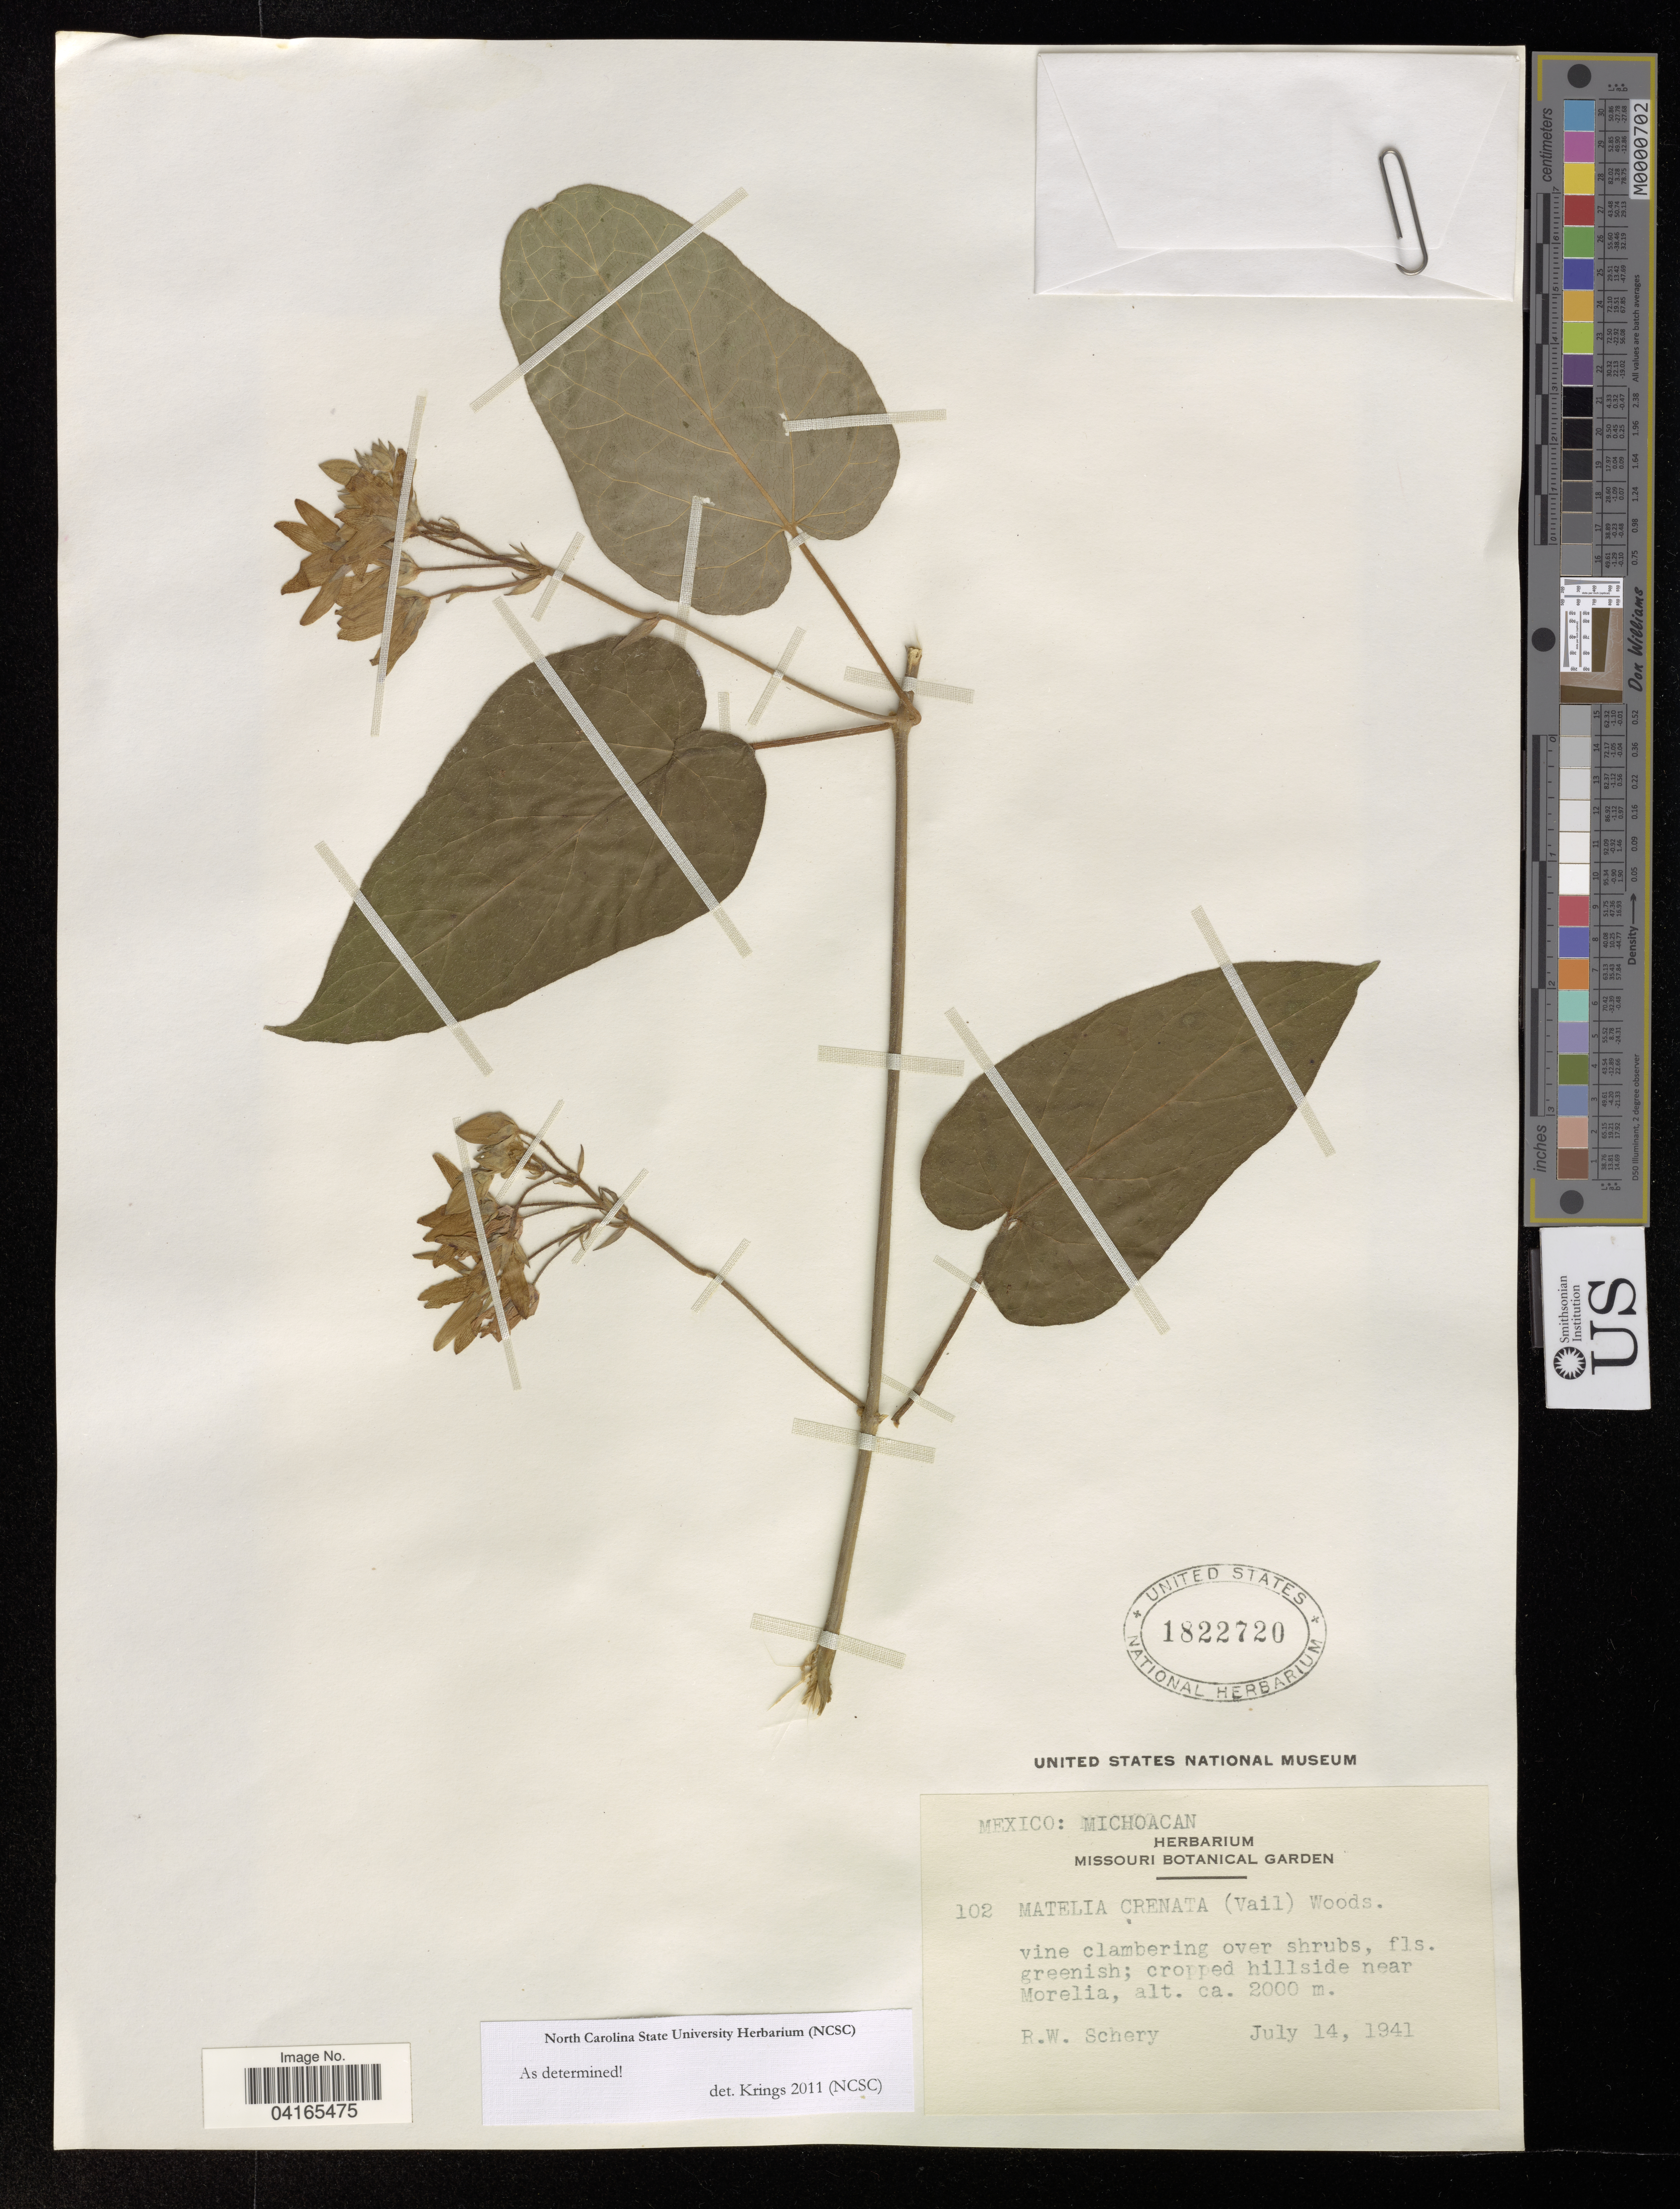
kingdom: Plantae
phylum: Tracheophyta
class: Magnoliopsida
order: Gentianales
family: Apocynaceae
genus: Matelea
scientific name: Matelea crenata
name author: (Vail) Woodson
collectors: R. W. Schery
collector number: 102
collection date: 1941-07-14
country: Mexico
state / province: Michoacán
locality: vine clamerbing over shrubs, fls. greenish; cropped hillside near Morelia.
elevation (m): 2000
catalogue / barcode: US 1822720